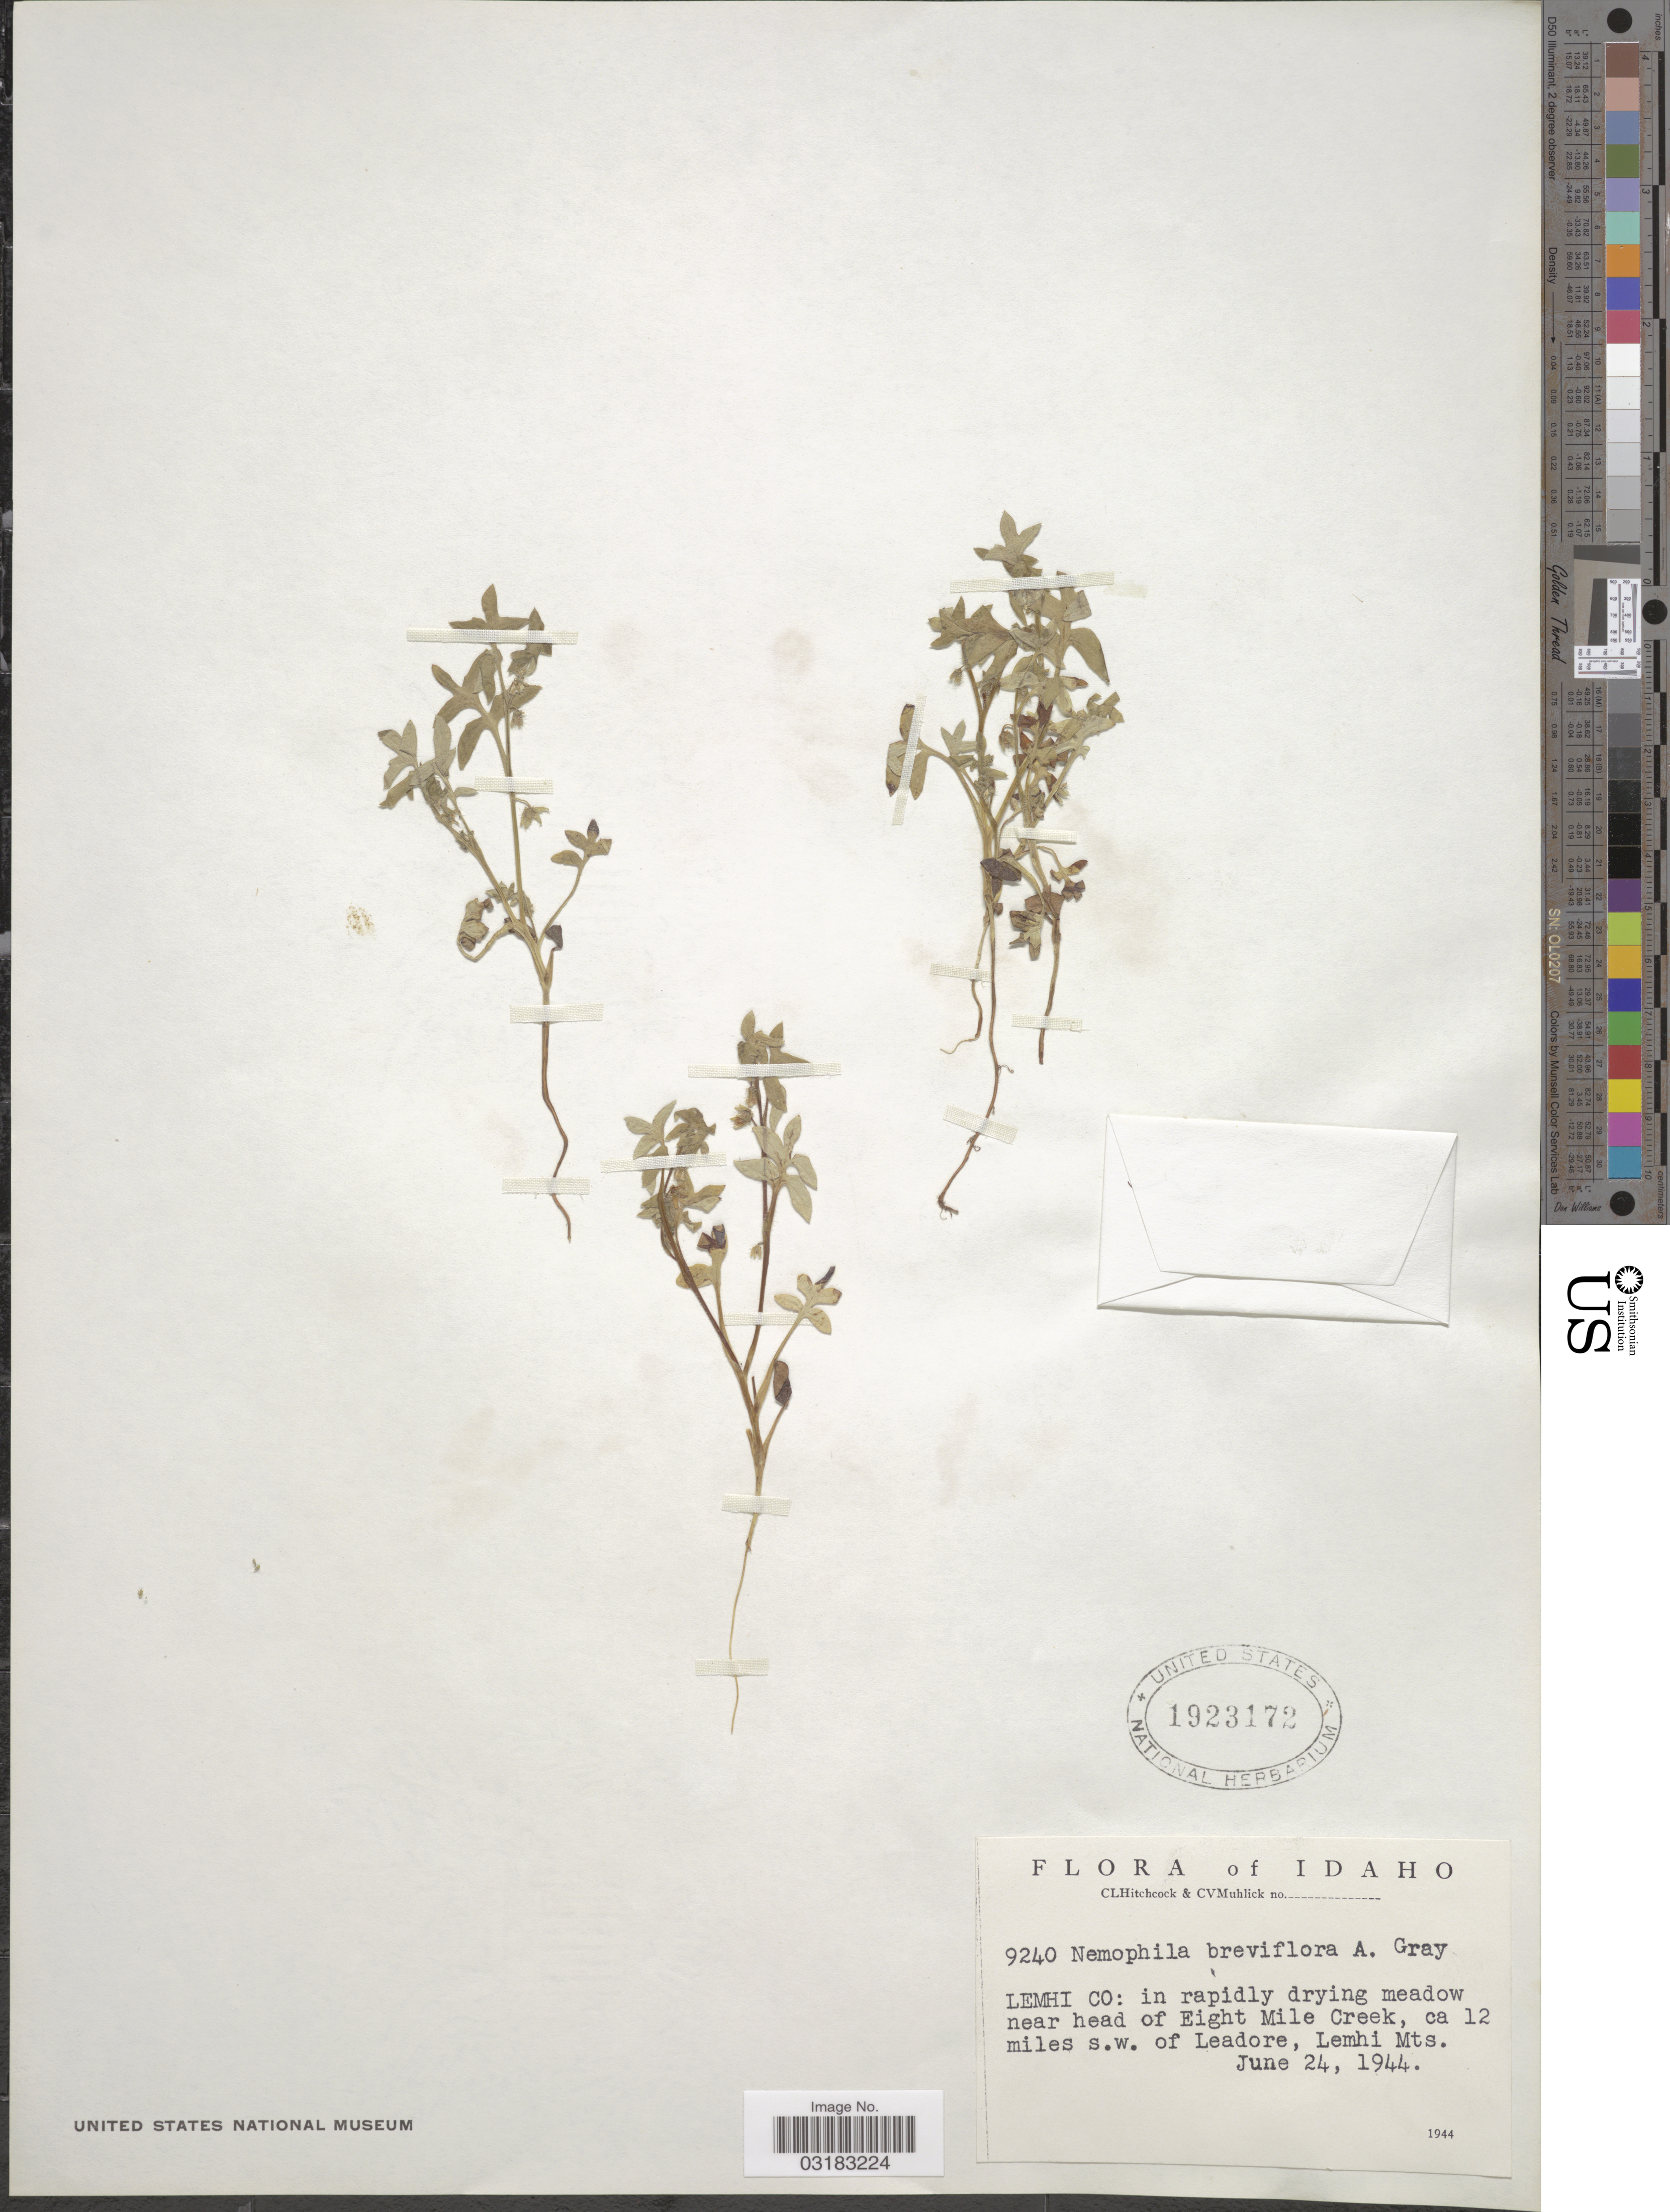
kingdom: Plantae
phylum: Tracheophyta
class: Magnoliopsida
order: Boraginales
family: Hydrophyllaceae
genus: Nemophila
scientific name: Nemophila breviflora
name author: A. Gray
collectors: C. L. Hitchcock & C. V. Muhlick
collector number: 9240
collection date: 1944-06-24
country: United States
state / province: Idaho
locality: Lemhi Co: in rapidly drying meadow near head of Eight Mile Creek, ca 12 miles s.w. of Leadore, Lemhi Mts.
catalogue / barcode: US 1923172